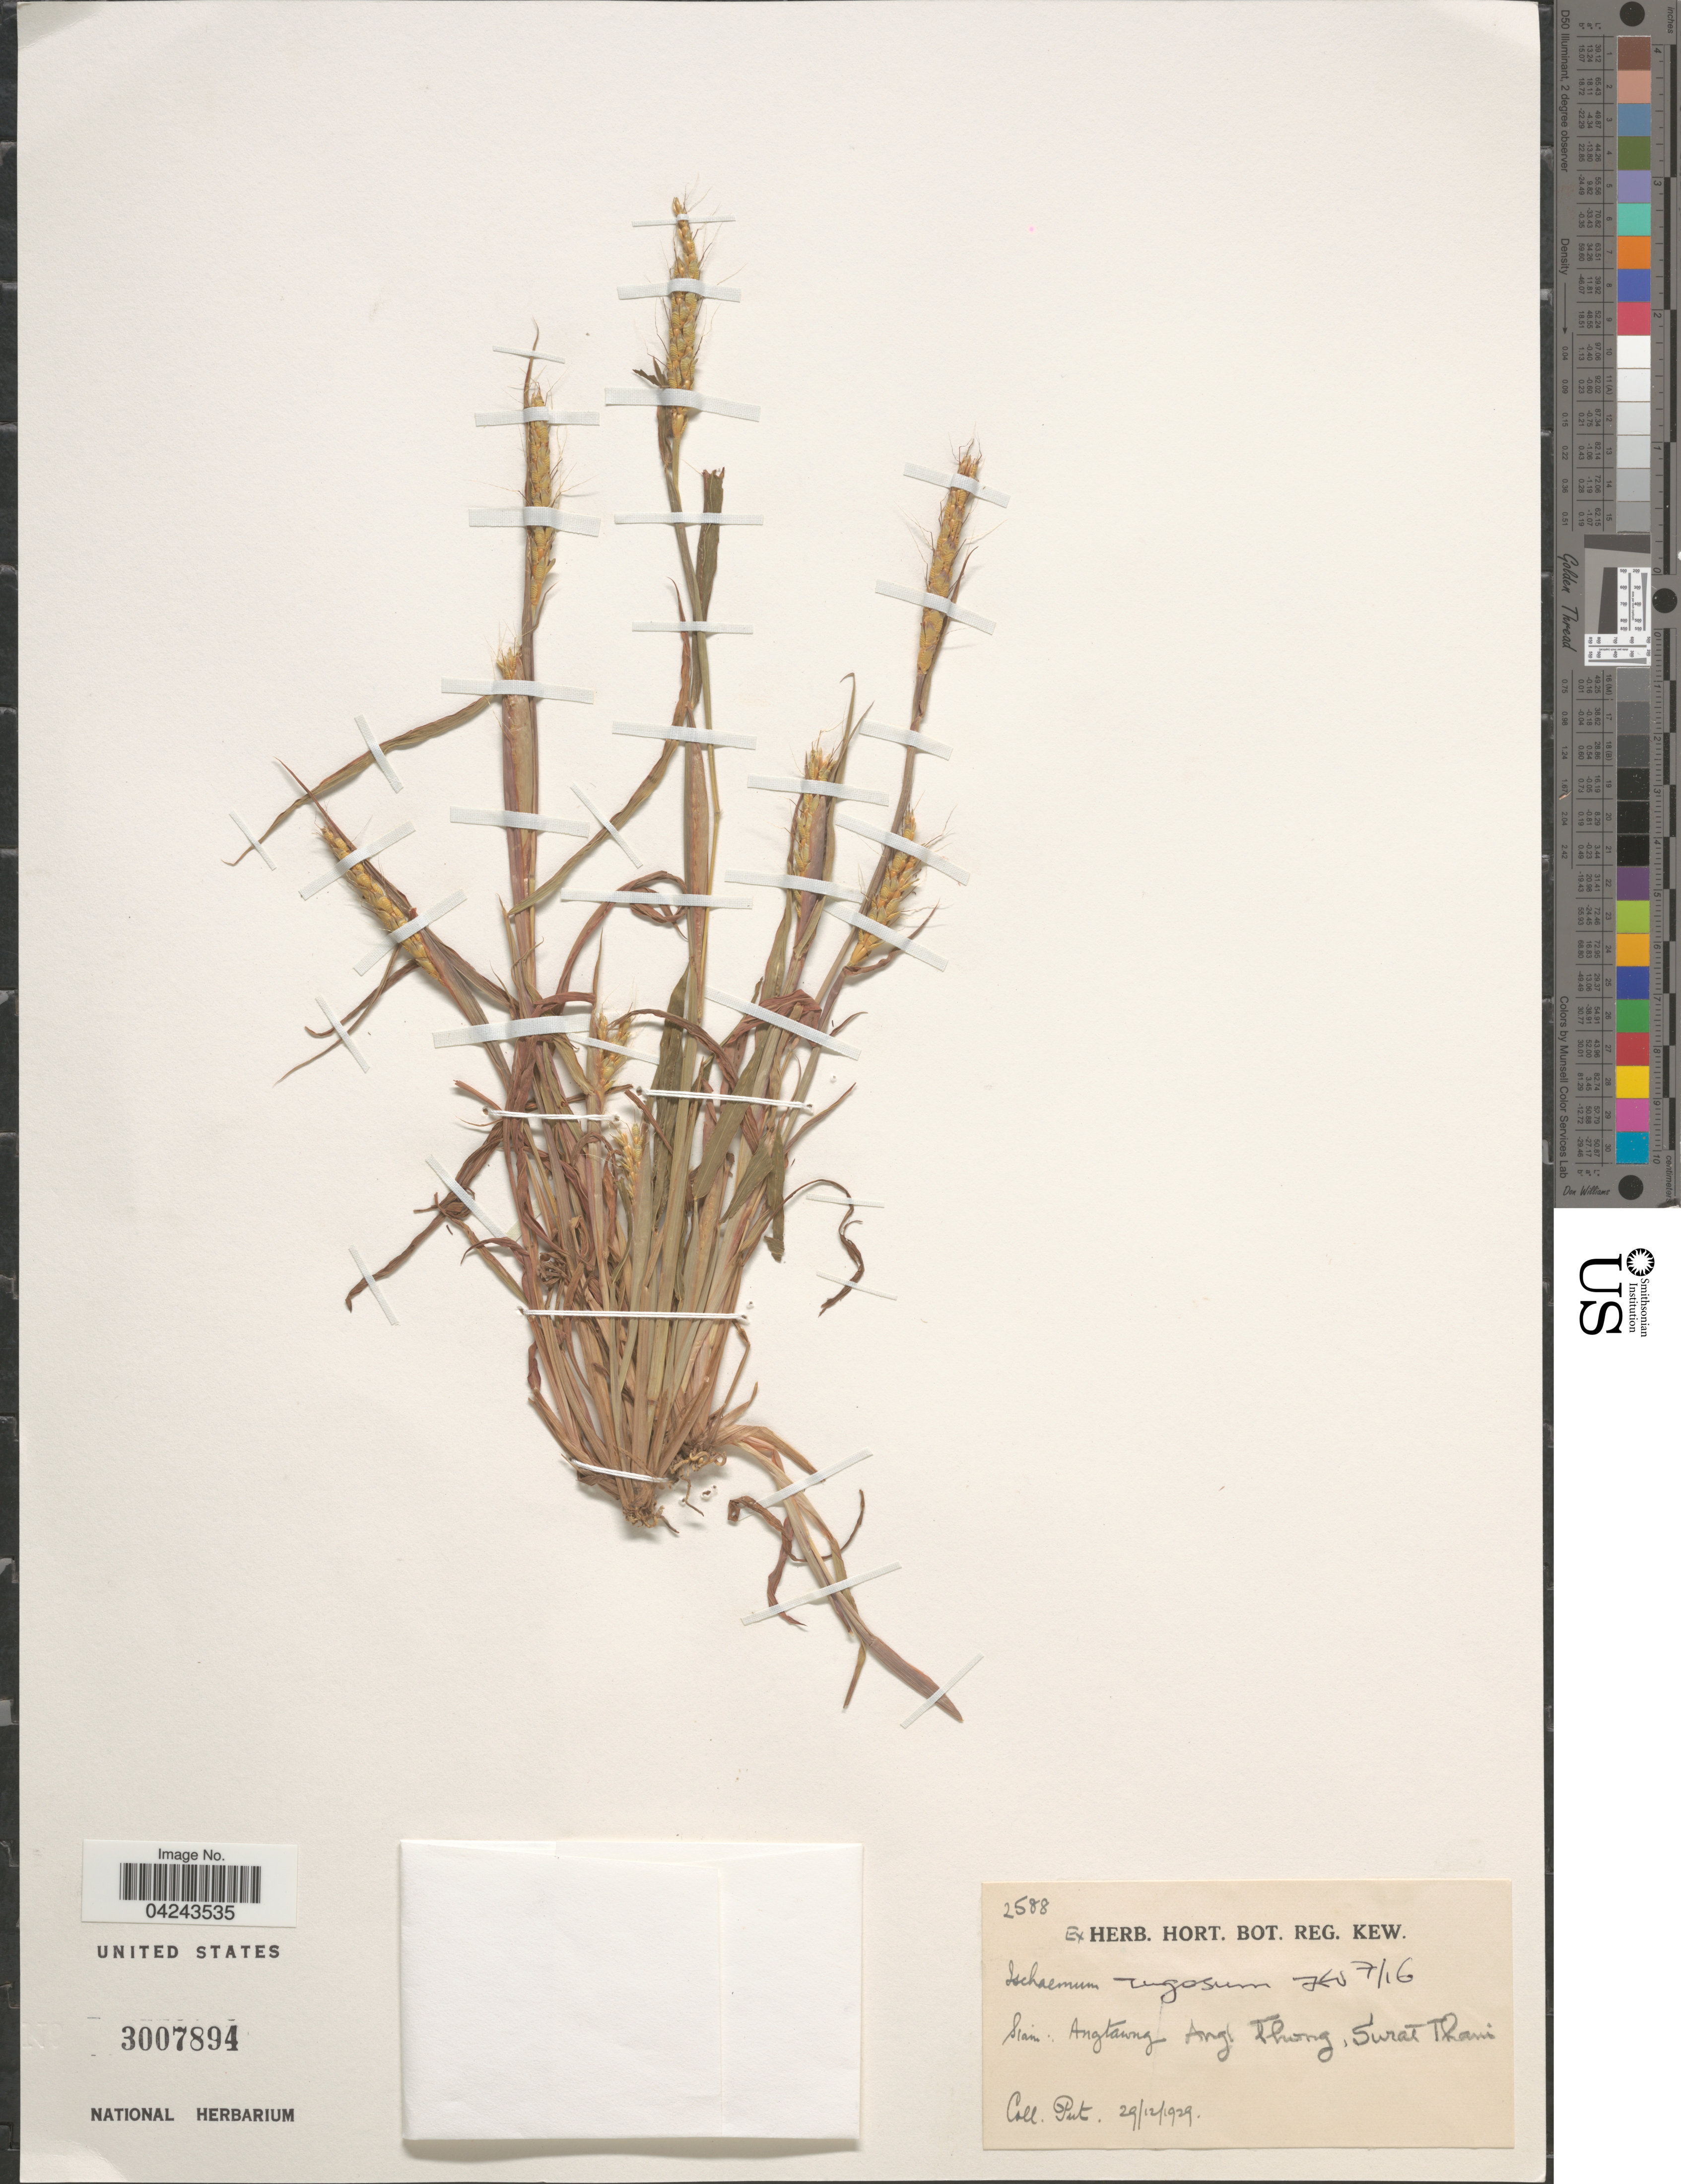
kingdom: Plantae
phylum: Tracheophyta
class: Liliopsida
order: Poales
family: Poaceae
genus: Ischaemum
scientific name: Ischaemum rugosum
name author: Salisb.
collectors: -. Put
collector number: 2588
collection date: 1929-12-29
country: Thailand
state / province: Ang Thong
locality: Angtawng Ang Thong, Surat Thani.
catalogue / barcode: US 3007894